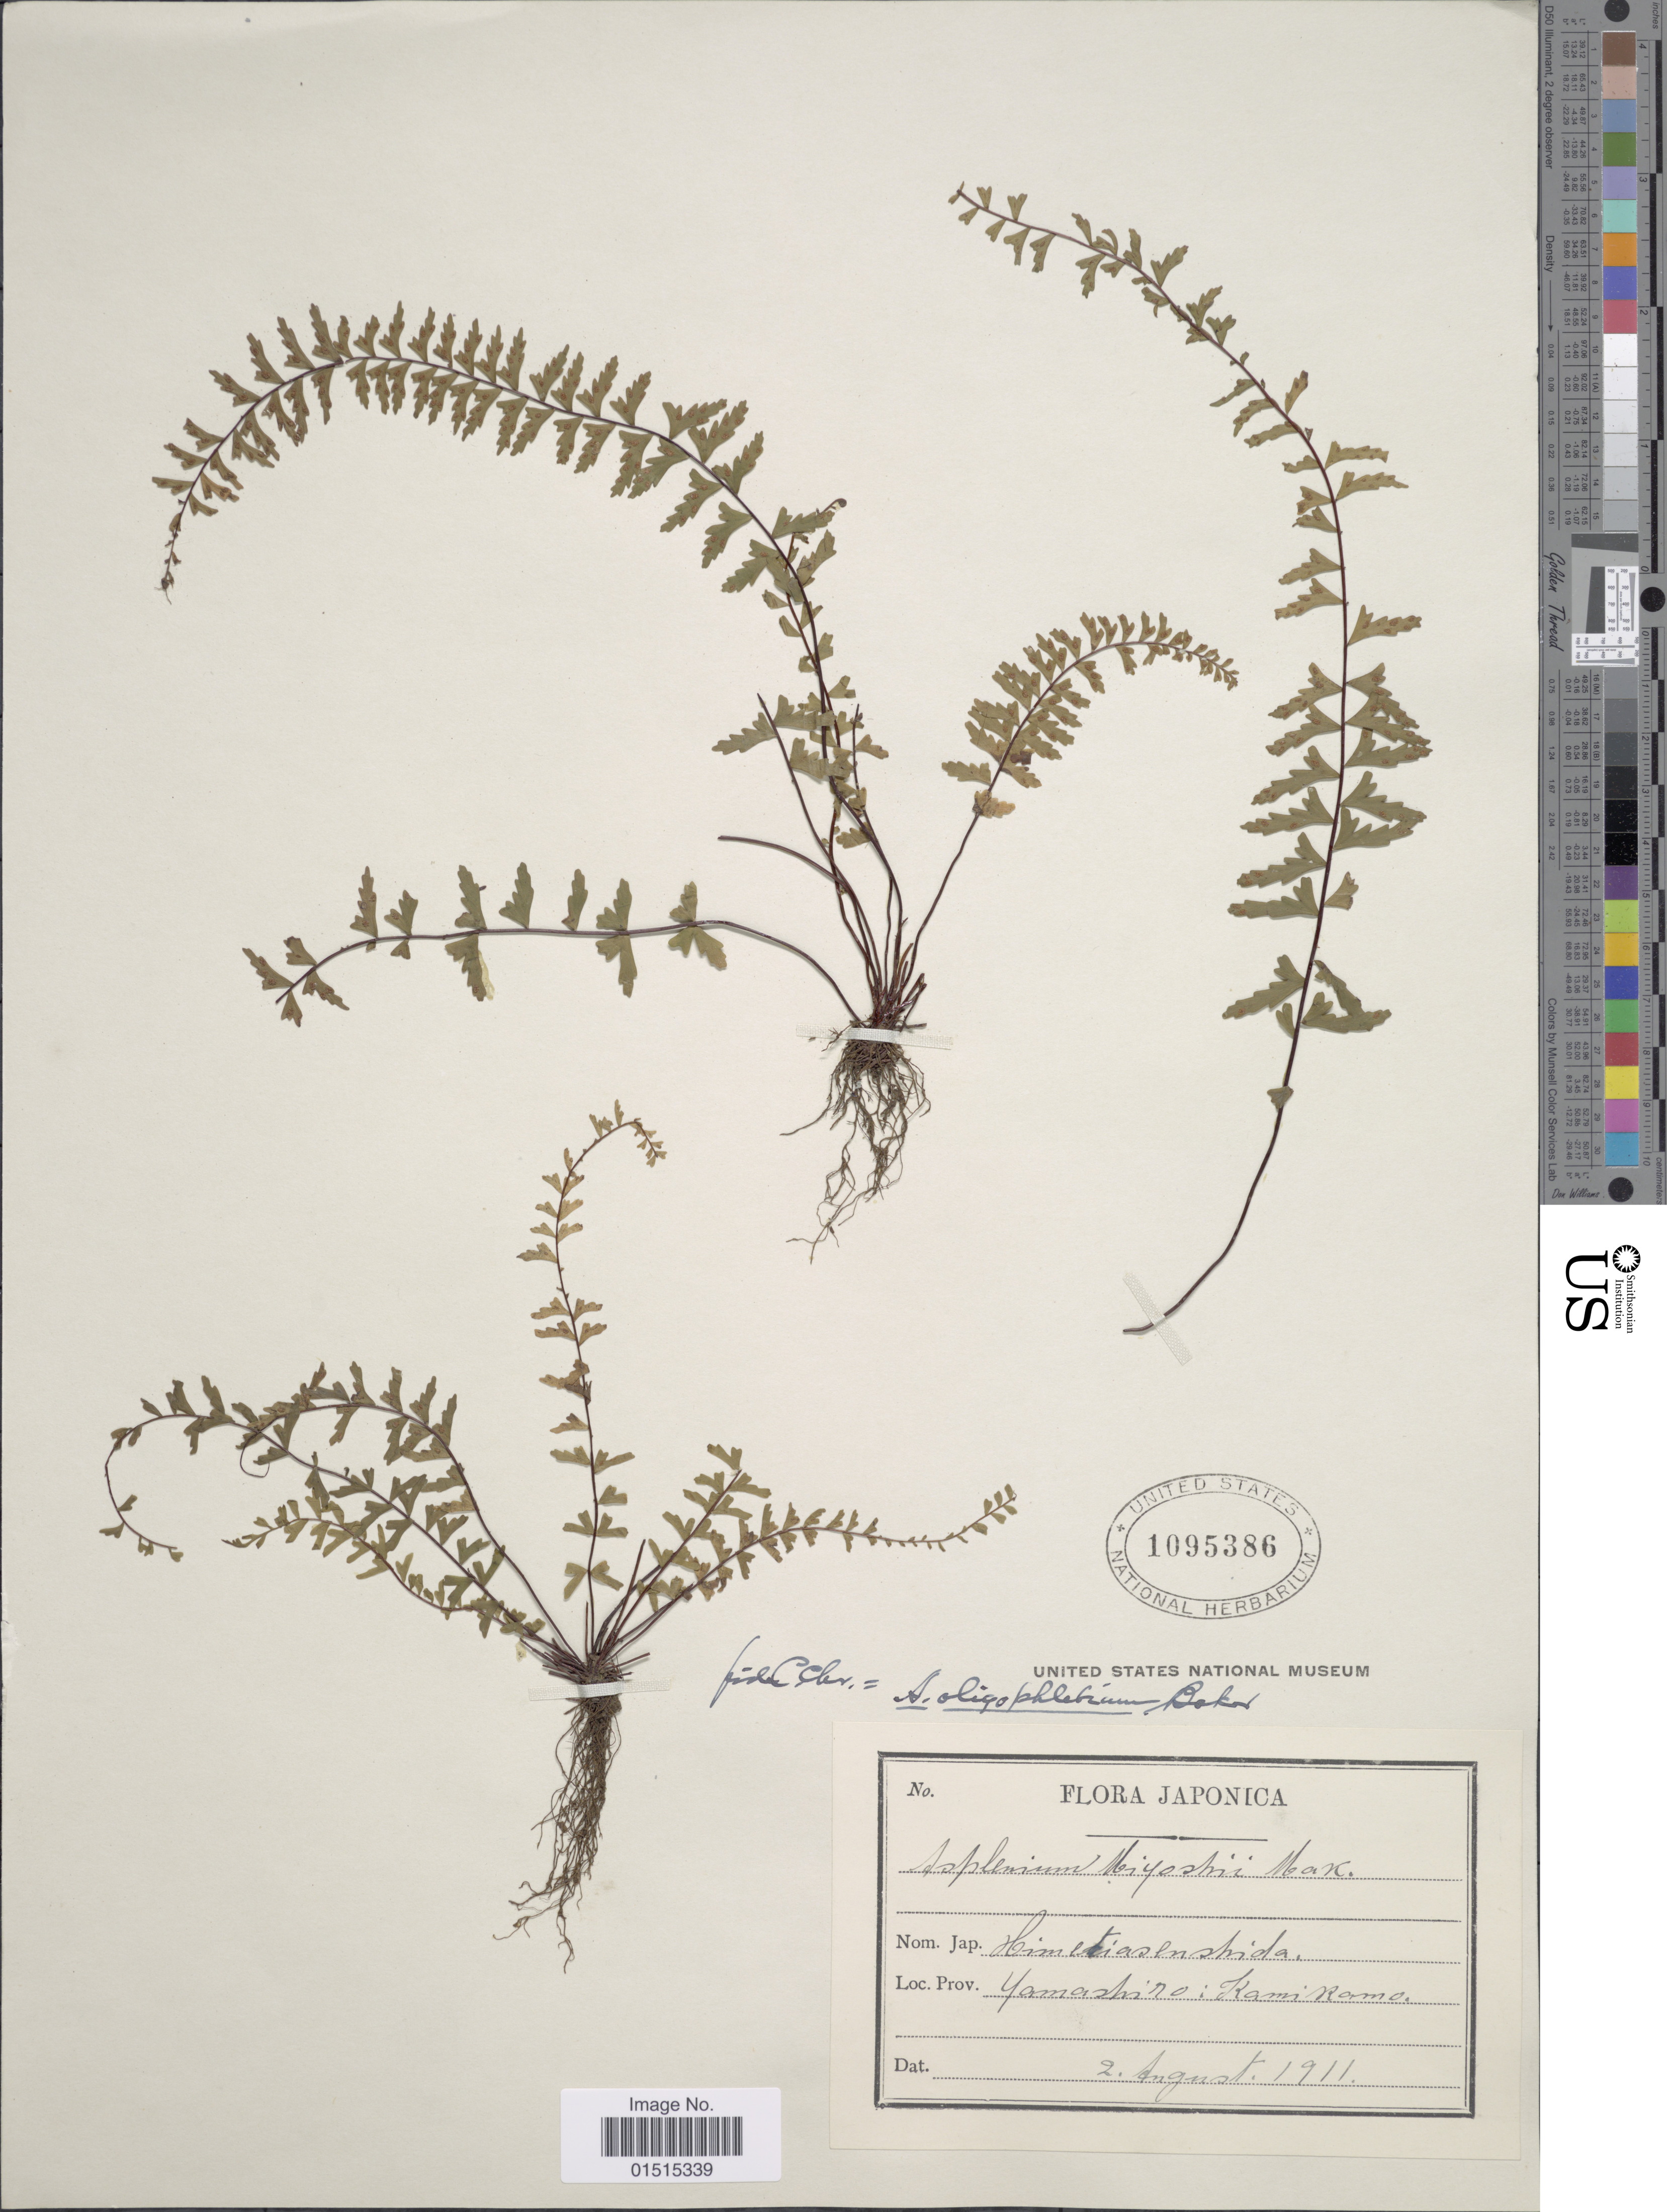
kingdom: Plantae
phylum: Tracheophyta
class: Polypodiopsida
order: Polypodiales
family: Aspleniaceae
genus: Asplenium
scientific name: Asplenium oligophiebium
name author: Baker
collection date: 1911-08-02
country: Japan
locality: Yamashiro: Kamikamo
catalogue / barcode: US 1095386